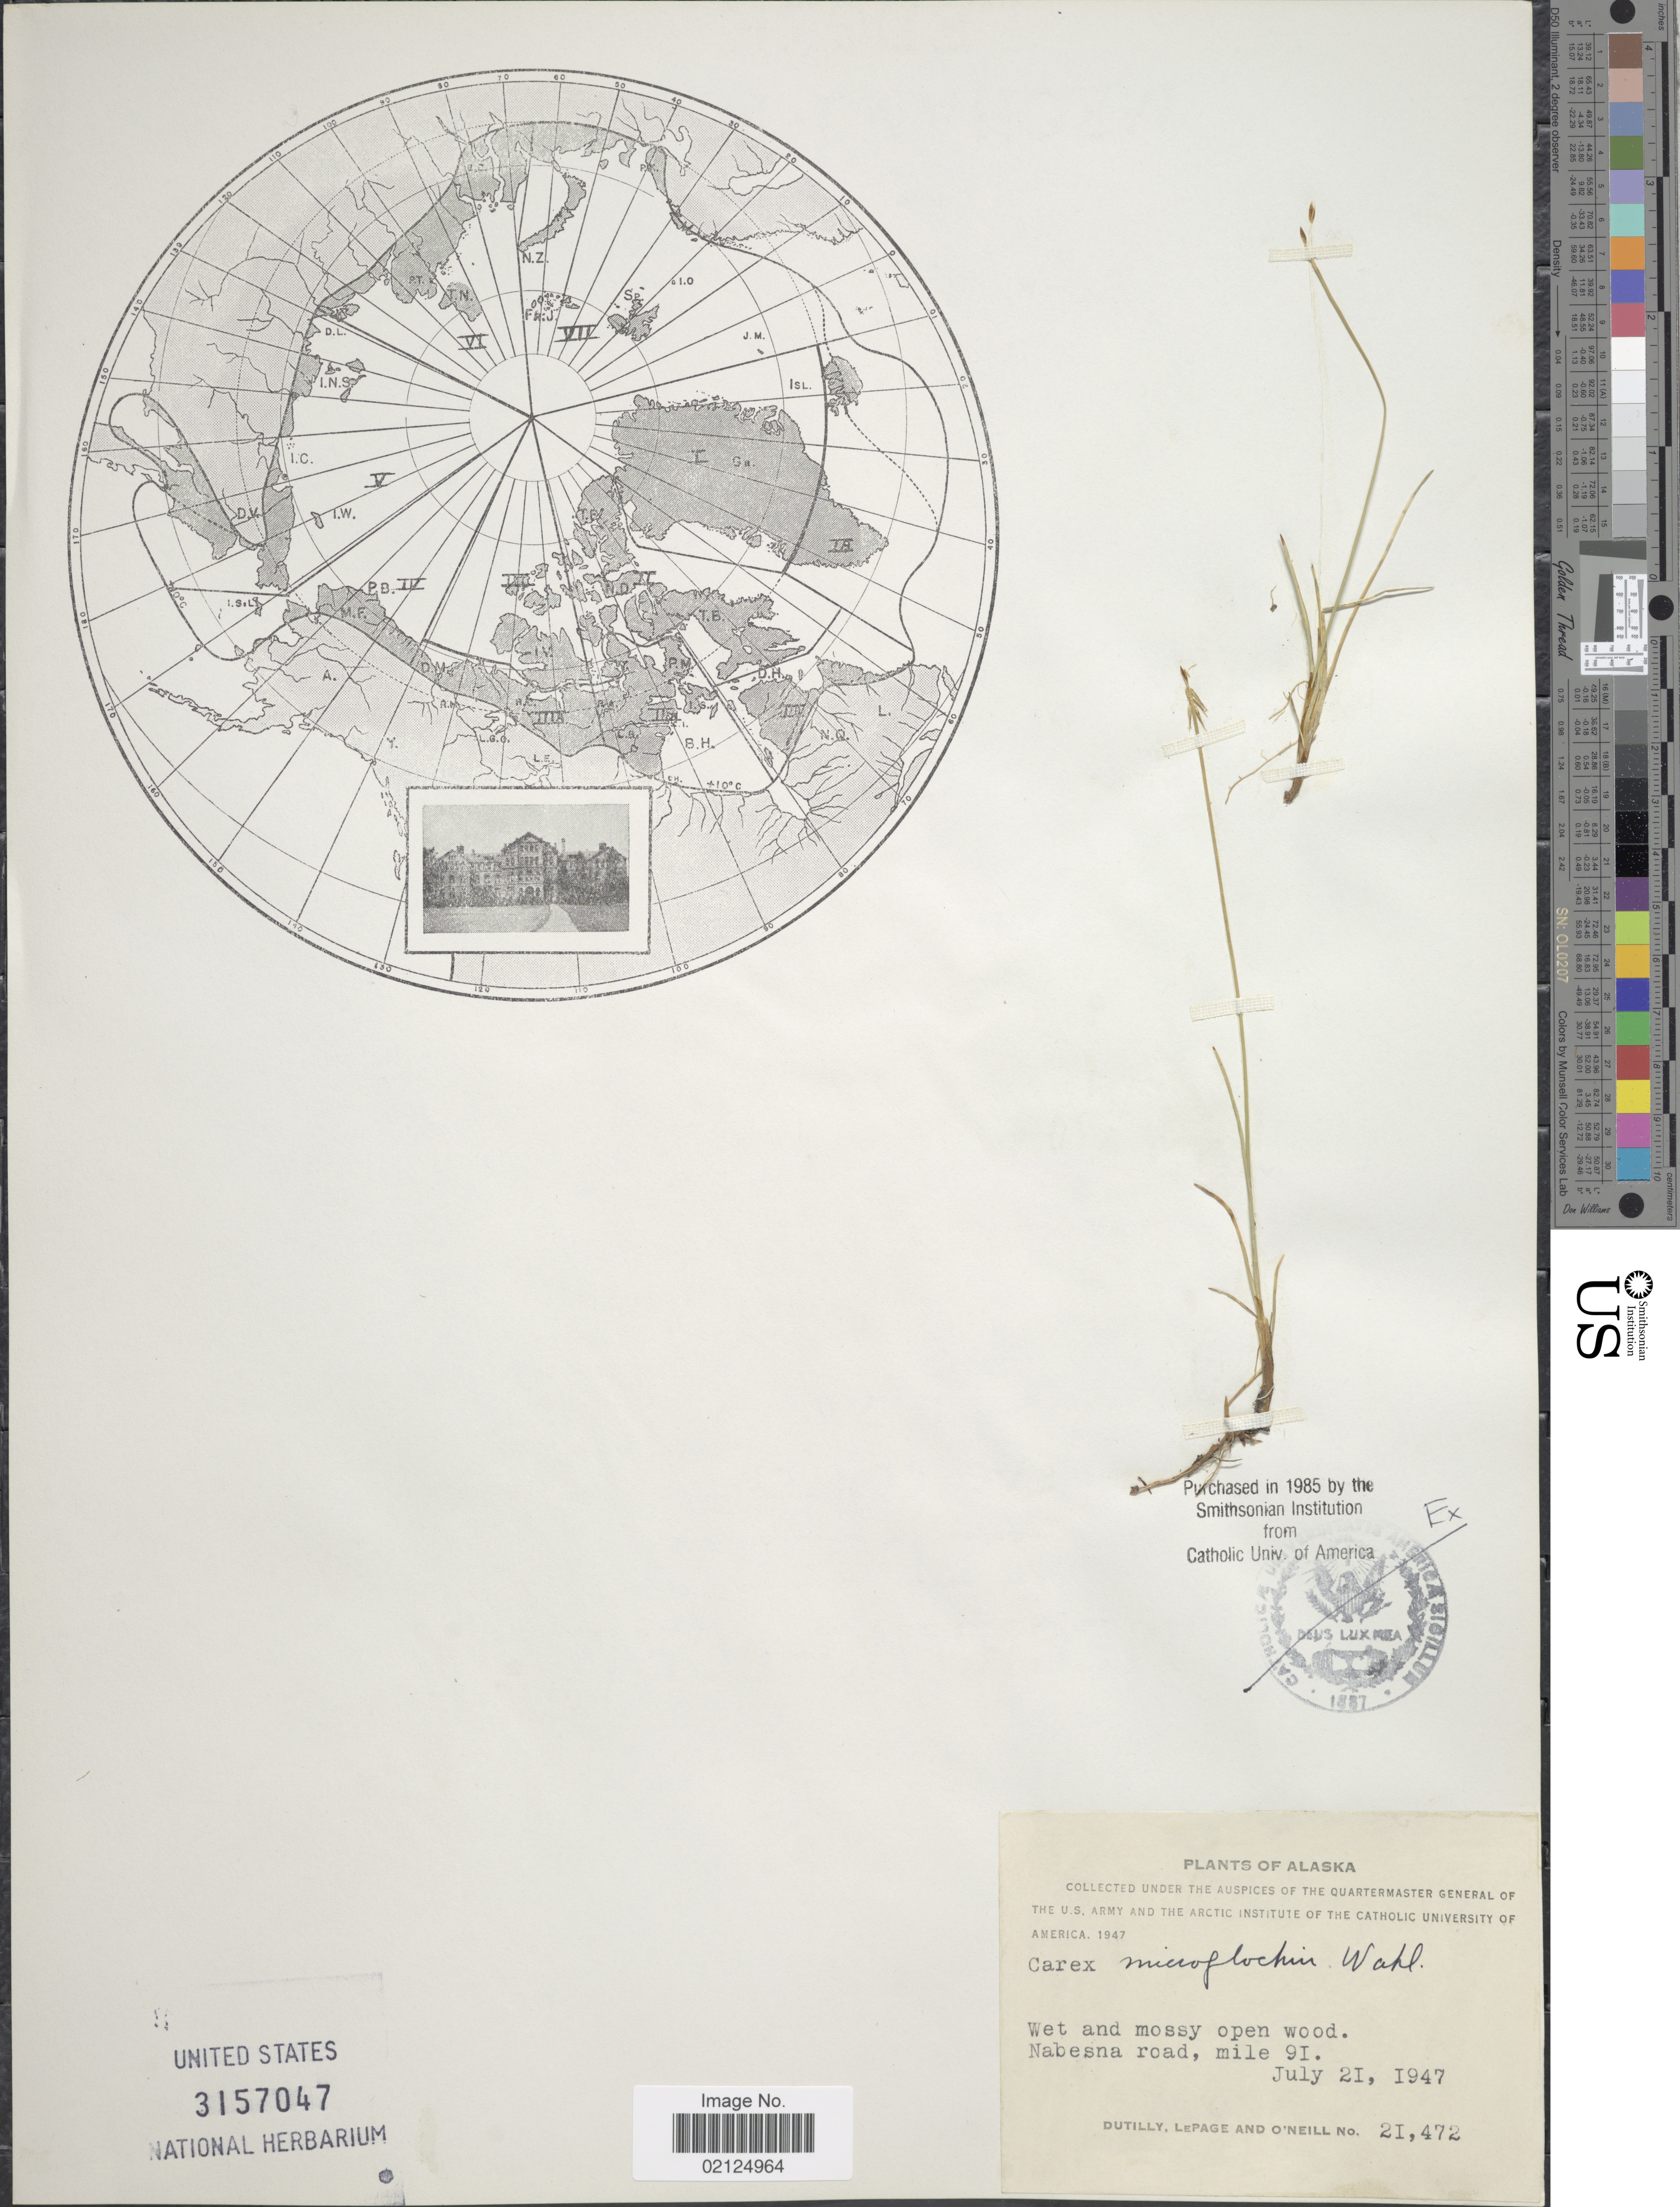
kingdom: Plantae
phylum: Tracheophyta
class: Liliopsida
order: Poales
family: Cyperaceae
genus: Carex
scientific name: Carex microglochin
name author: Wahlenb.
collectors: -. Dutilly, -. LePage & O' Neill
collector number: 21472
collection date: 1947-07-21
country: United States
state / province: Alaska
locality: Nabesna Road, mile 91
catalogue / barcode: US 3157047